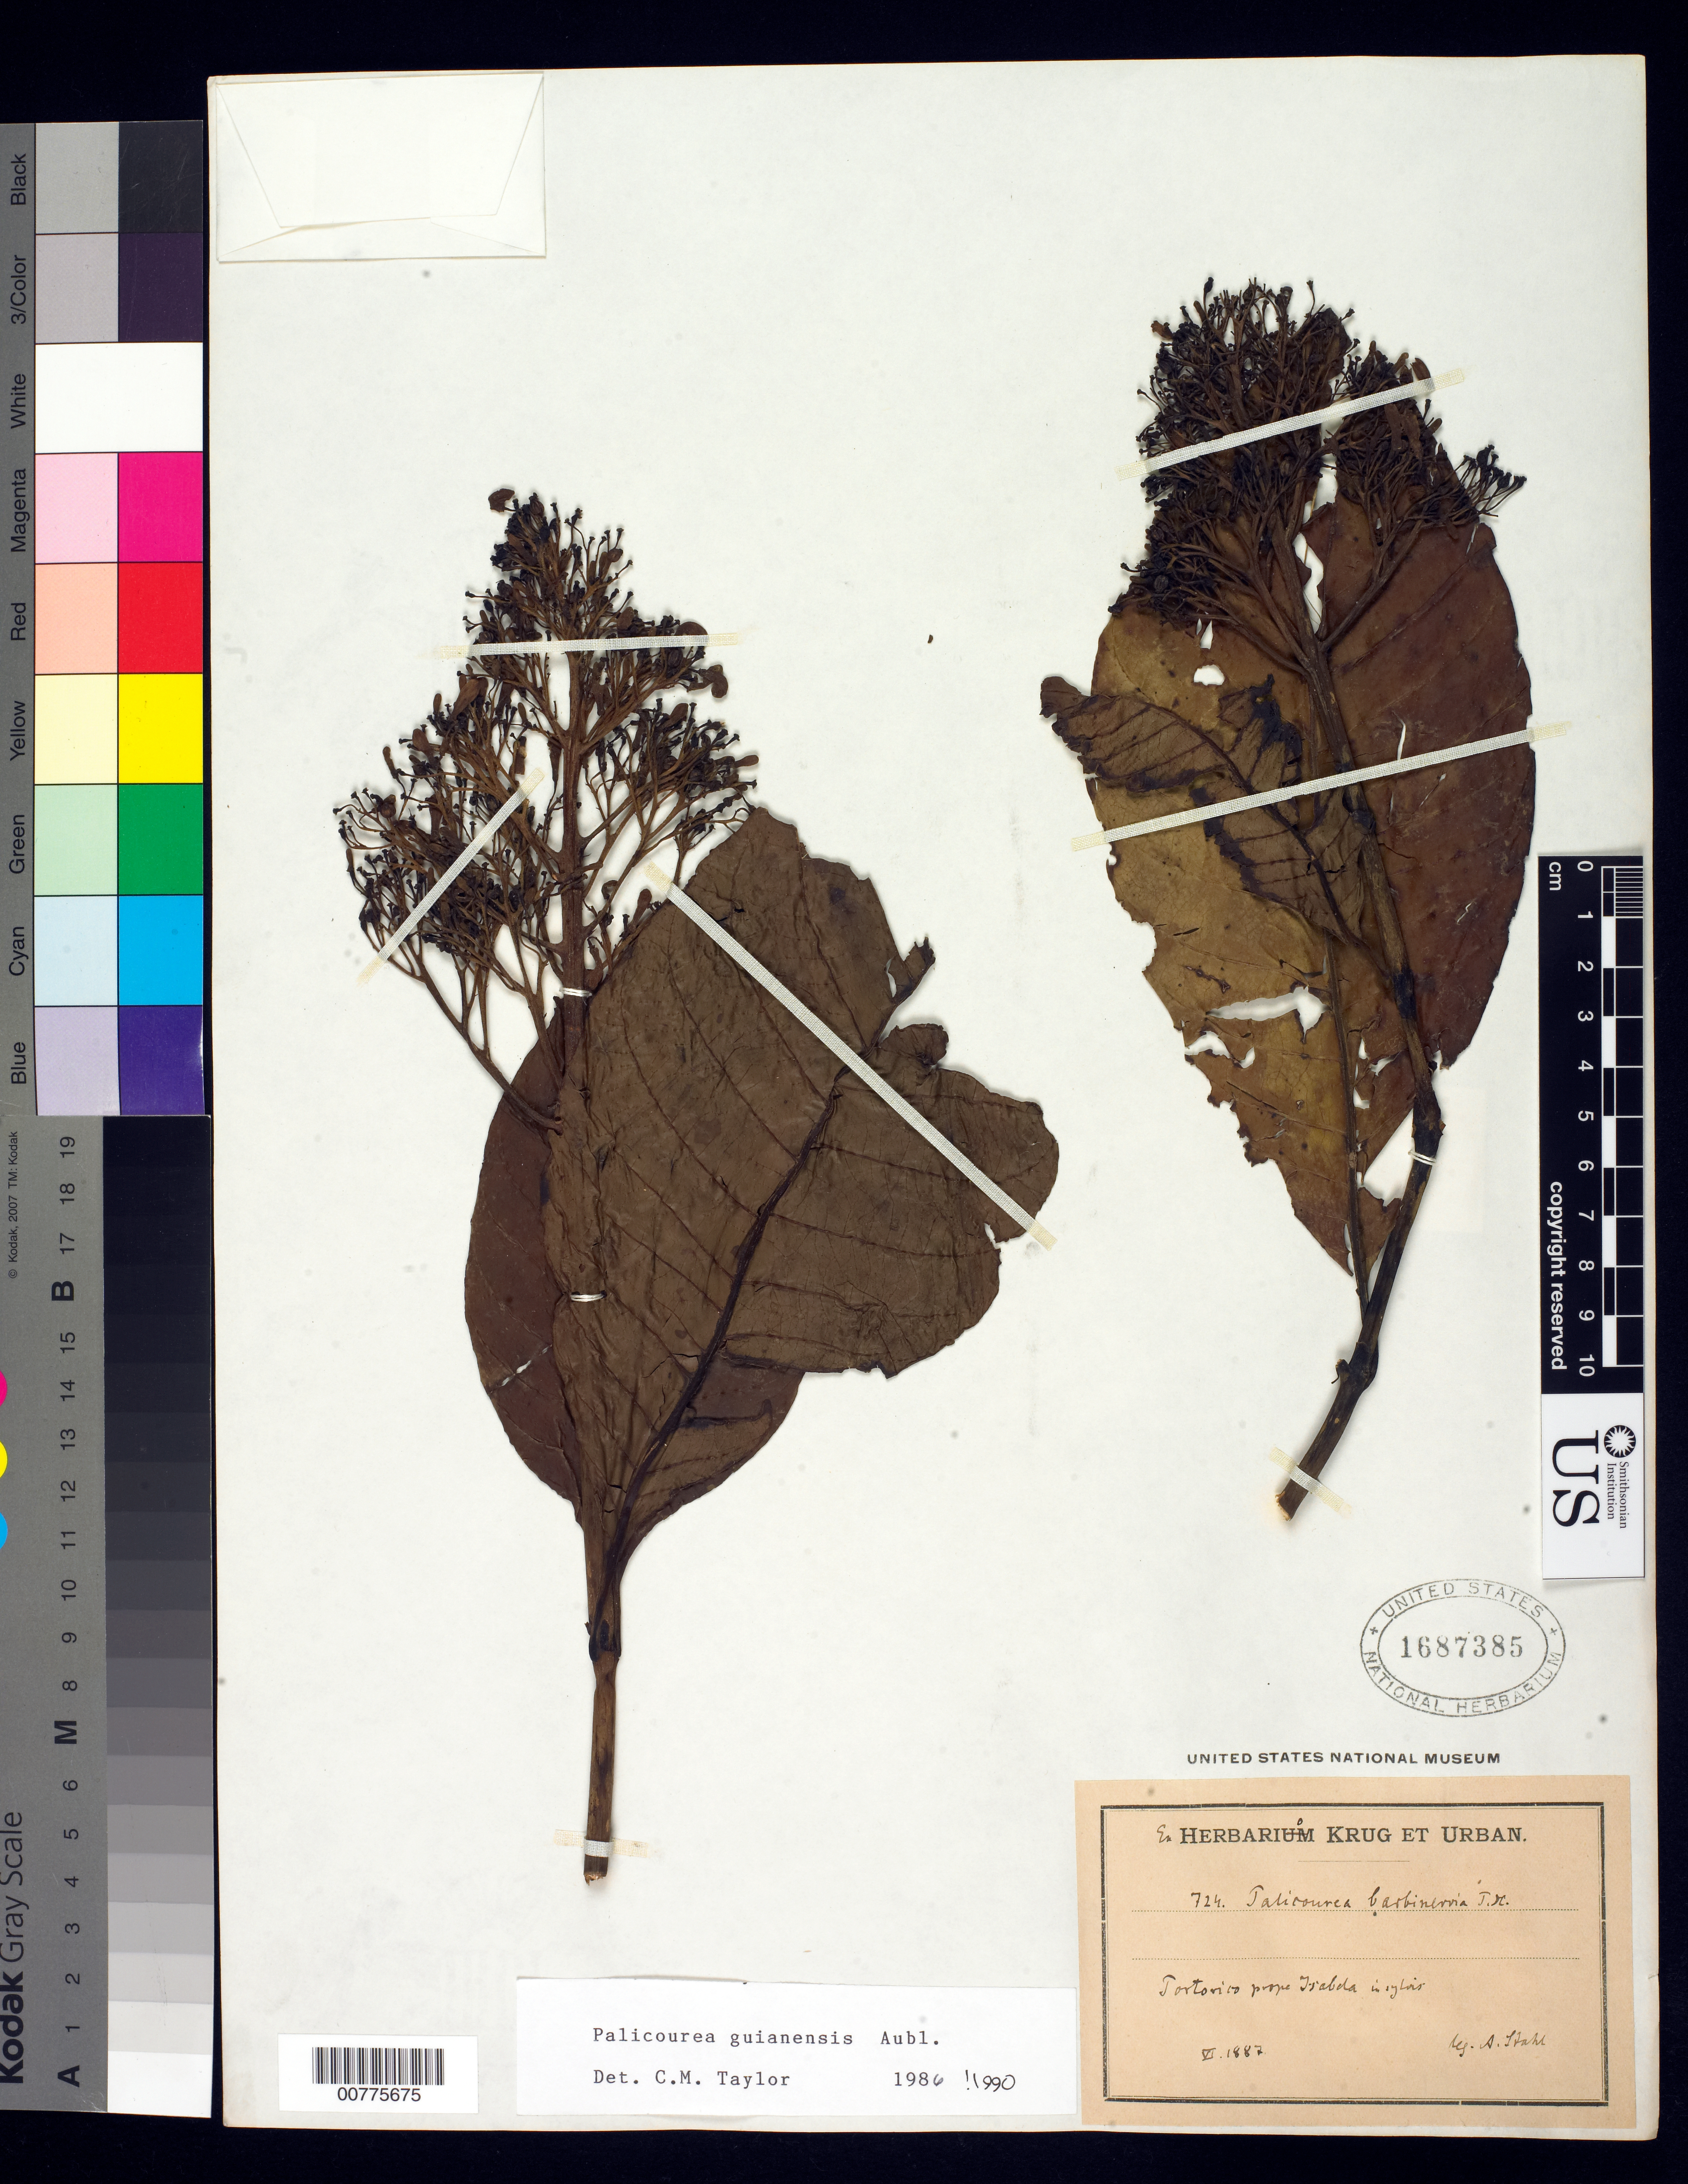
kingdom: Plantae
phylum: Tracheophyta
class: Magnoliopsida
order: Gentianales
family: Rubiaceae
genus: Palicourea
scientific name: Palicourea guianensis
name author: Aubl.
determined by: Taylor, Charlotte M.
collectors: C. W. L. Krug & I. Urban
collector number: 724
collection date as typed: Jun 1887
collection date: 1887-06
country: Puerto Rico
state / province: Isabela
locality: Prope Isabela in sylvis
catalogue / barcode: US 1687385